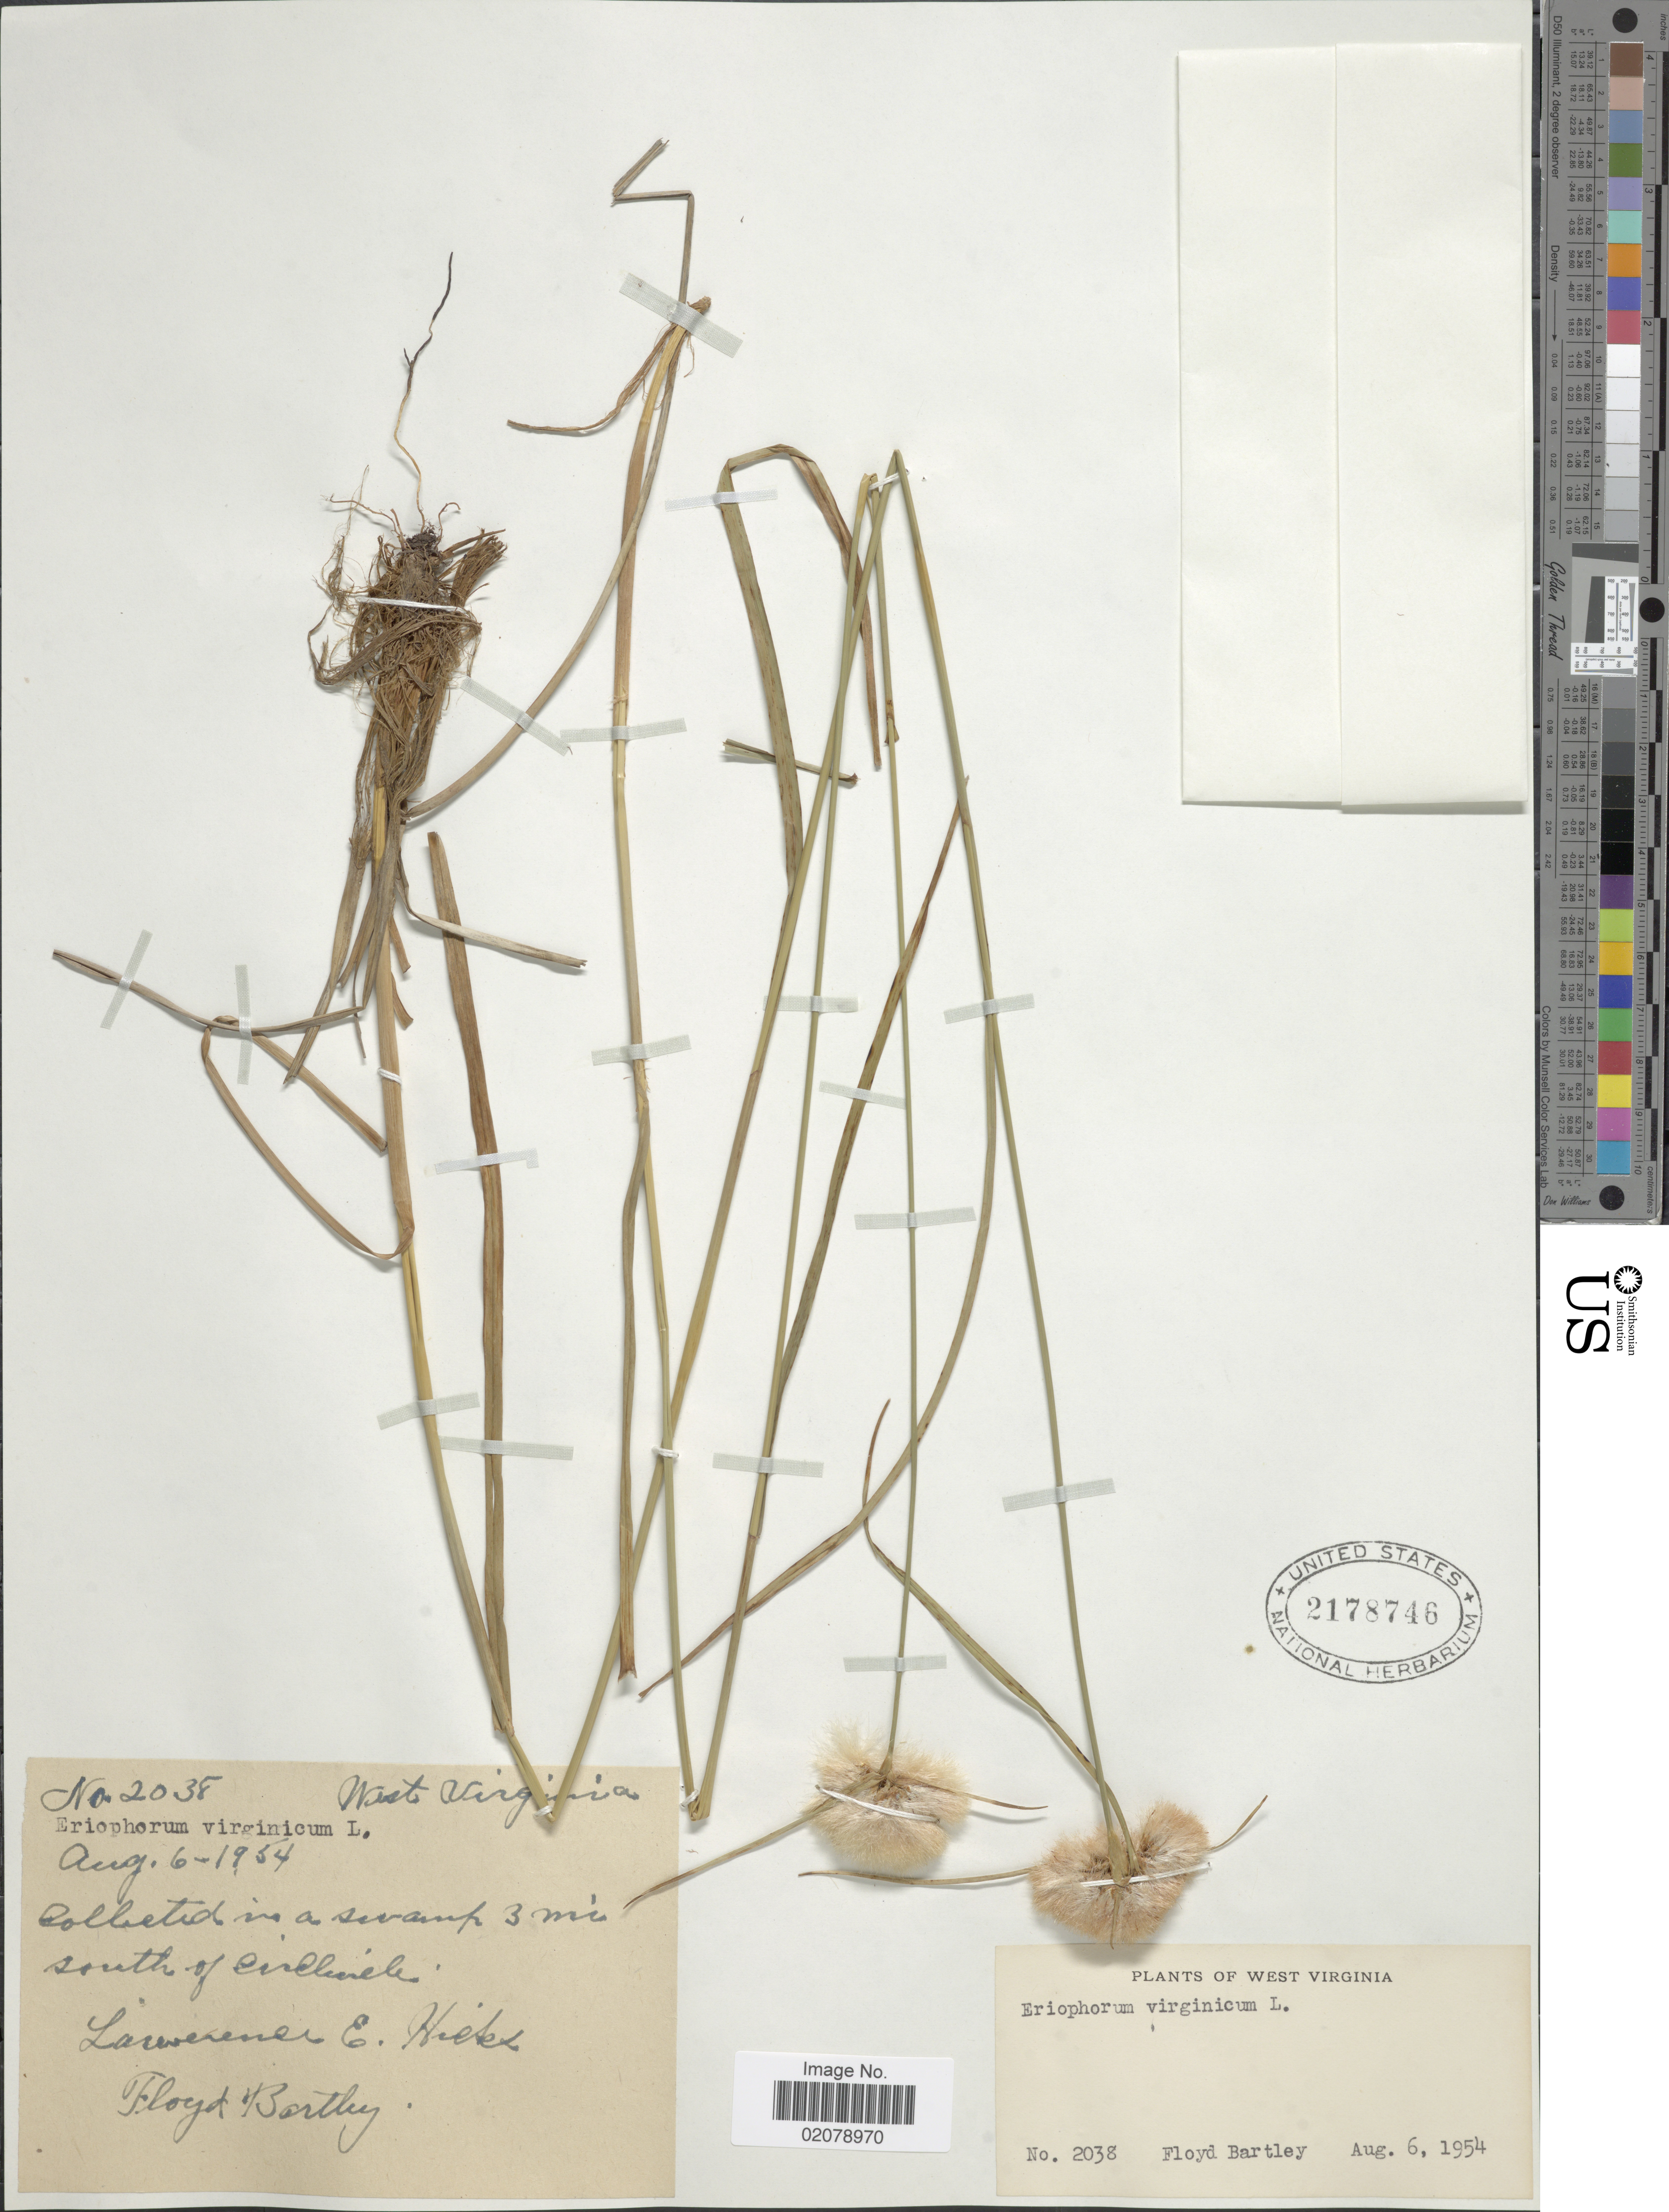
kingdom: Plantae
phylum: Tracheophyta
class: Liliopsida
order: Poales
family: Cyperaceae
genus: Eriophorum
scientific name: Eriophorum virginicum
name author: L.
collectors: L. E. Hicks & F. Bartley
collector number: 2038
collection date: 1954-08-06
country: United States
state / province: West Virginia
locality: In a swamp 3 mi south of Circleville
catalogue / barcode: US 2178746